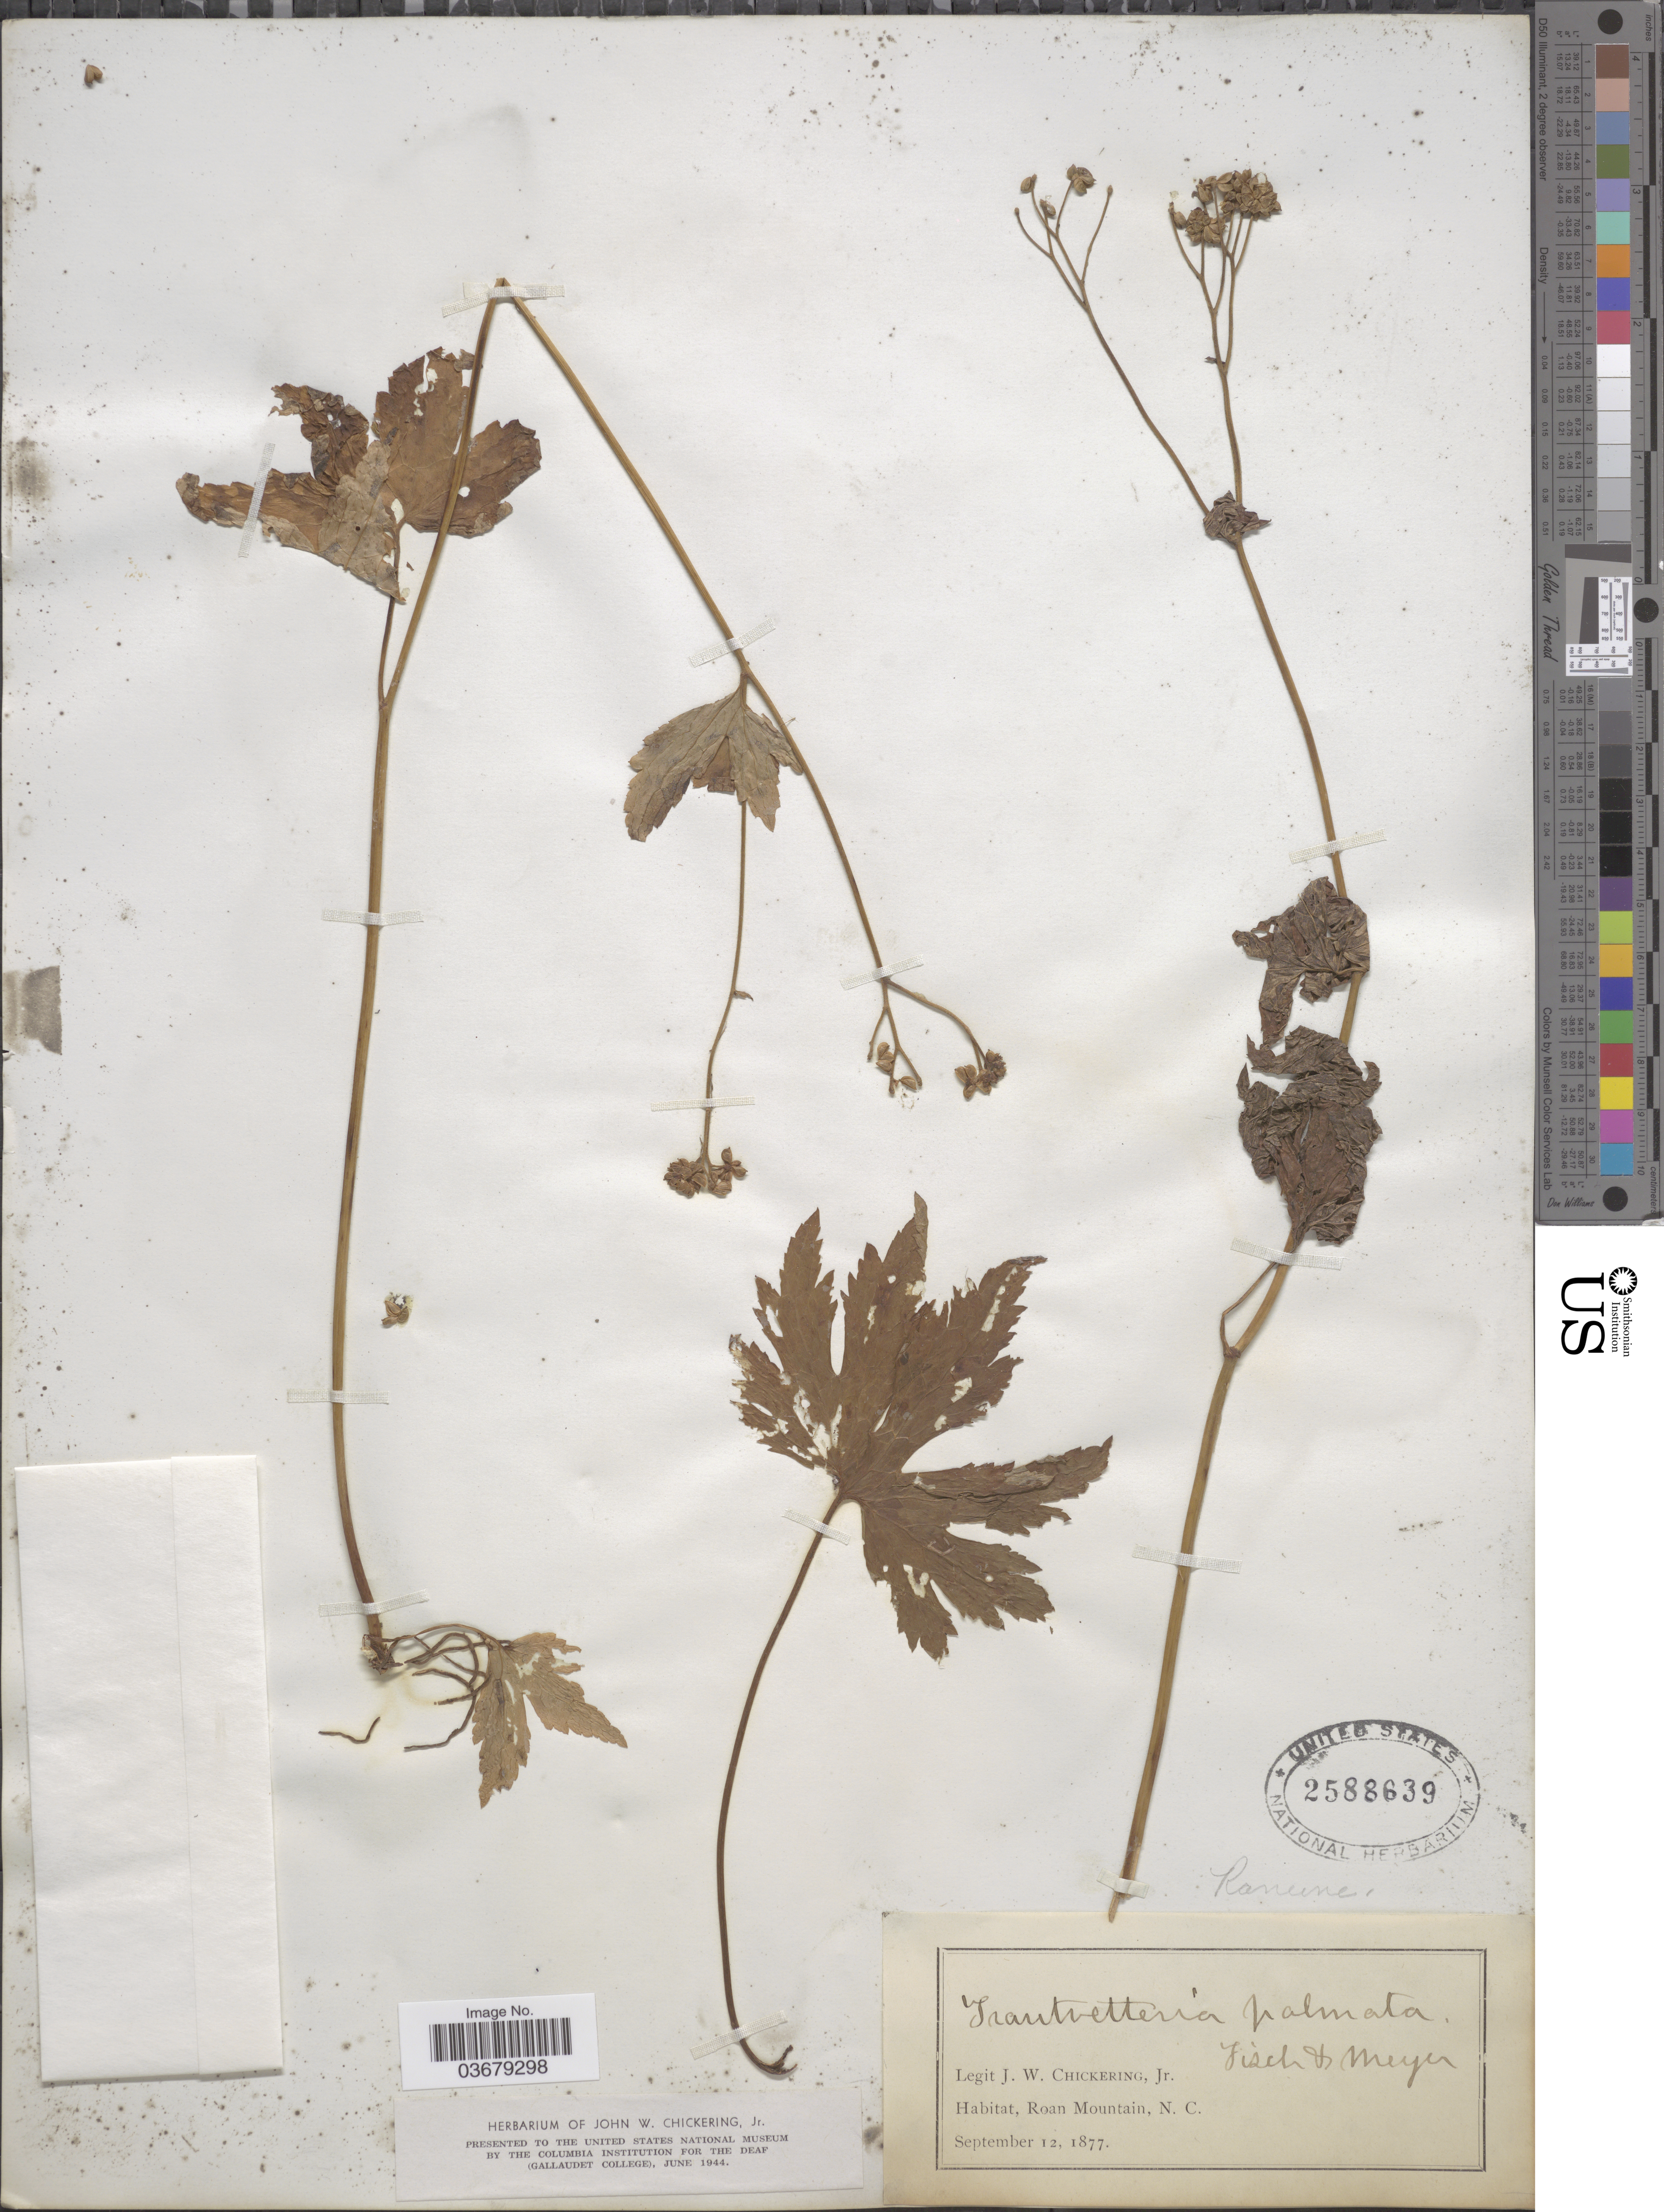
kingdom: Plantae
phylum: Tracheophyta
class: Magnoliopsida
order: Ranunculales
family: Ranunculaceae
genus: Trautvetteria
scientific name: Trautvetteria caroliniensis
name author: (Walter) Vail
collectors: J. Chickering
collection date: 1877-09-12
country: United States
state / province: North Carolina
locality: Roan Mountain.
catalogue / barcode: US 2588639